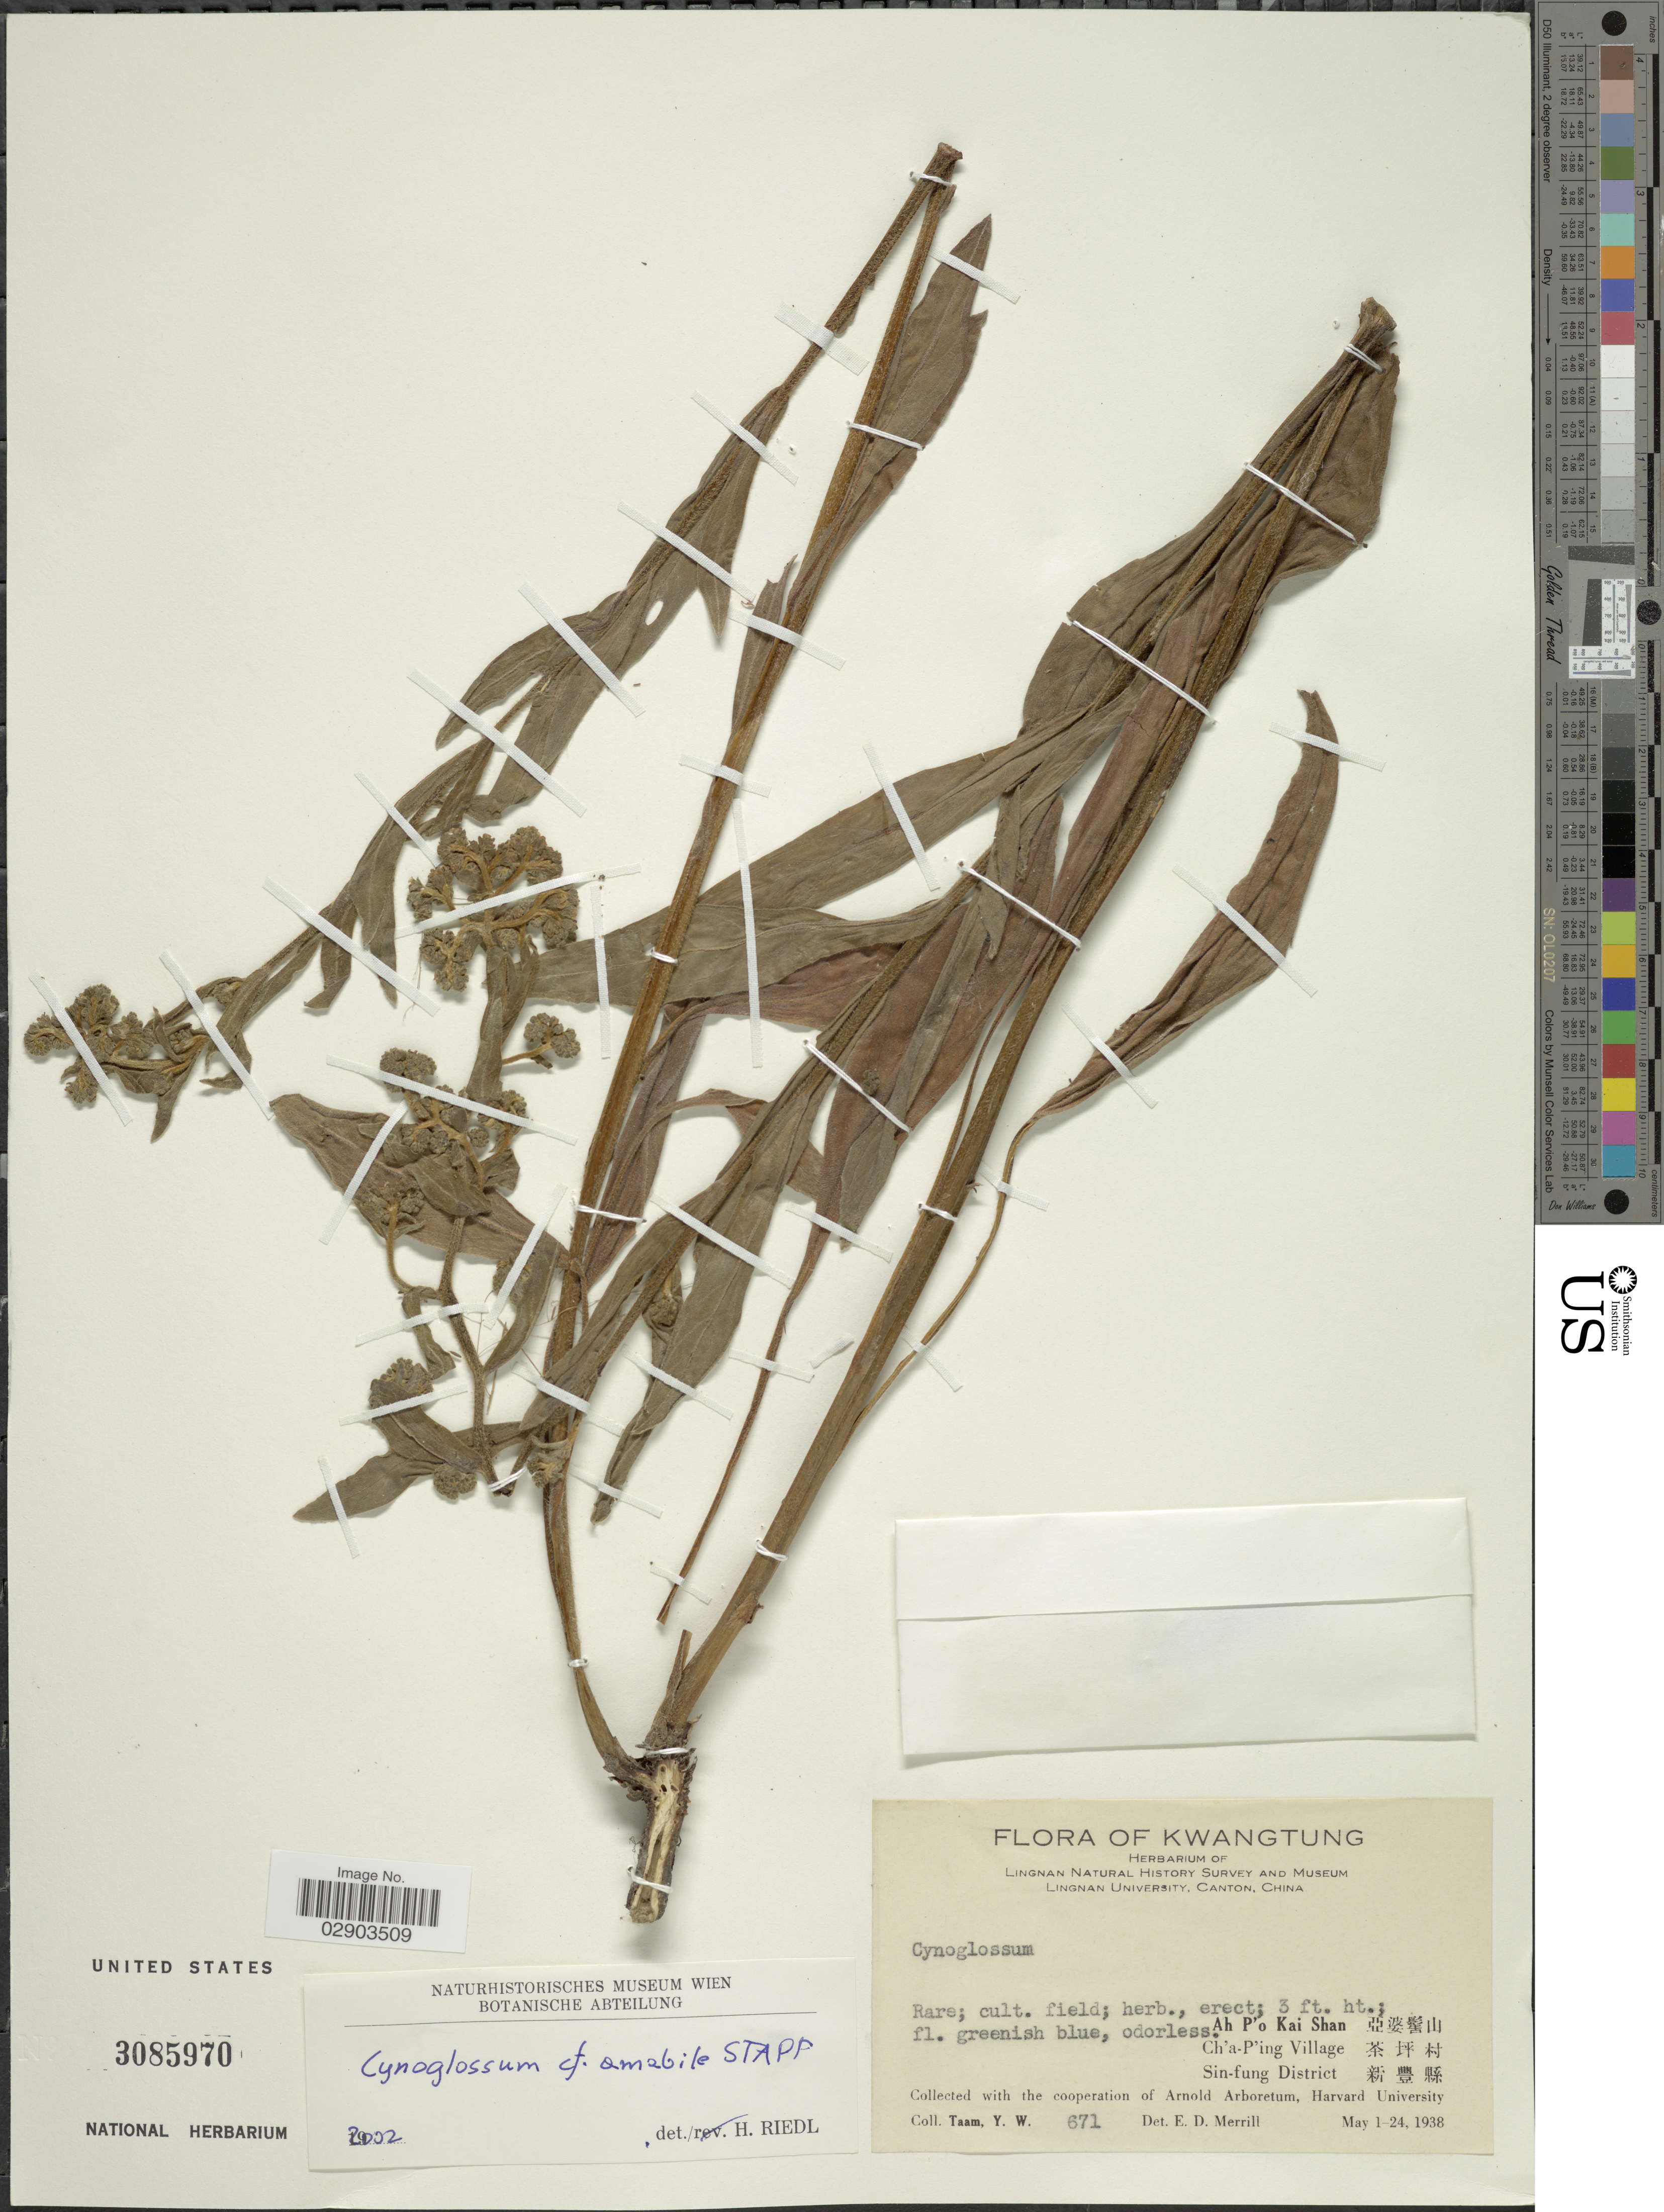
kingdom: Plantae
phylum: Tracheophyta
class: Magnoliopsida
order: Boraginales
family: Boraginaceae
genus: Cynoglossum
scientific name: Cynoglossum amabile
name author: Stapf & J.R. Drumm.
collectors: Y. W. Taam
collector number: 671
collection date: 1938-05-01/1938-05-24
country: China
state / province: Guangdong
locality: Kwangtung. Ah P'o Kai Shan, Ch'a-P'ing Village, Sin-fung District.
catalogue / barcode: US 3085970